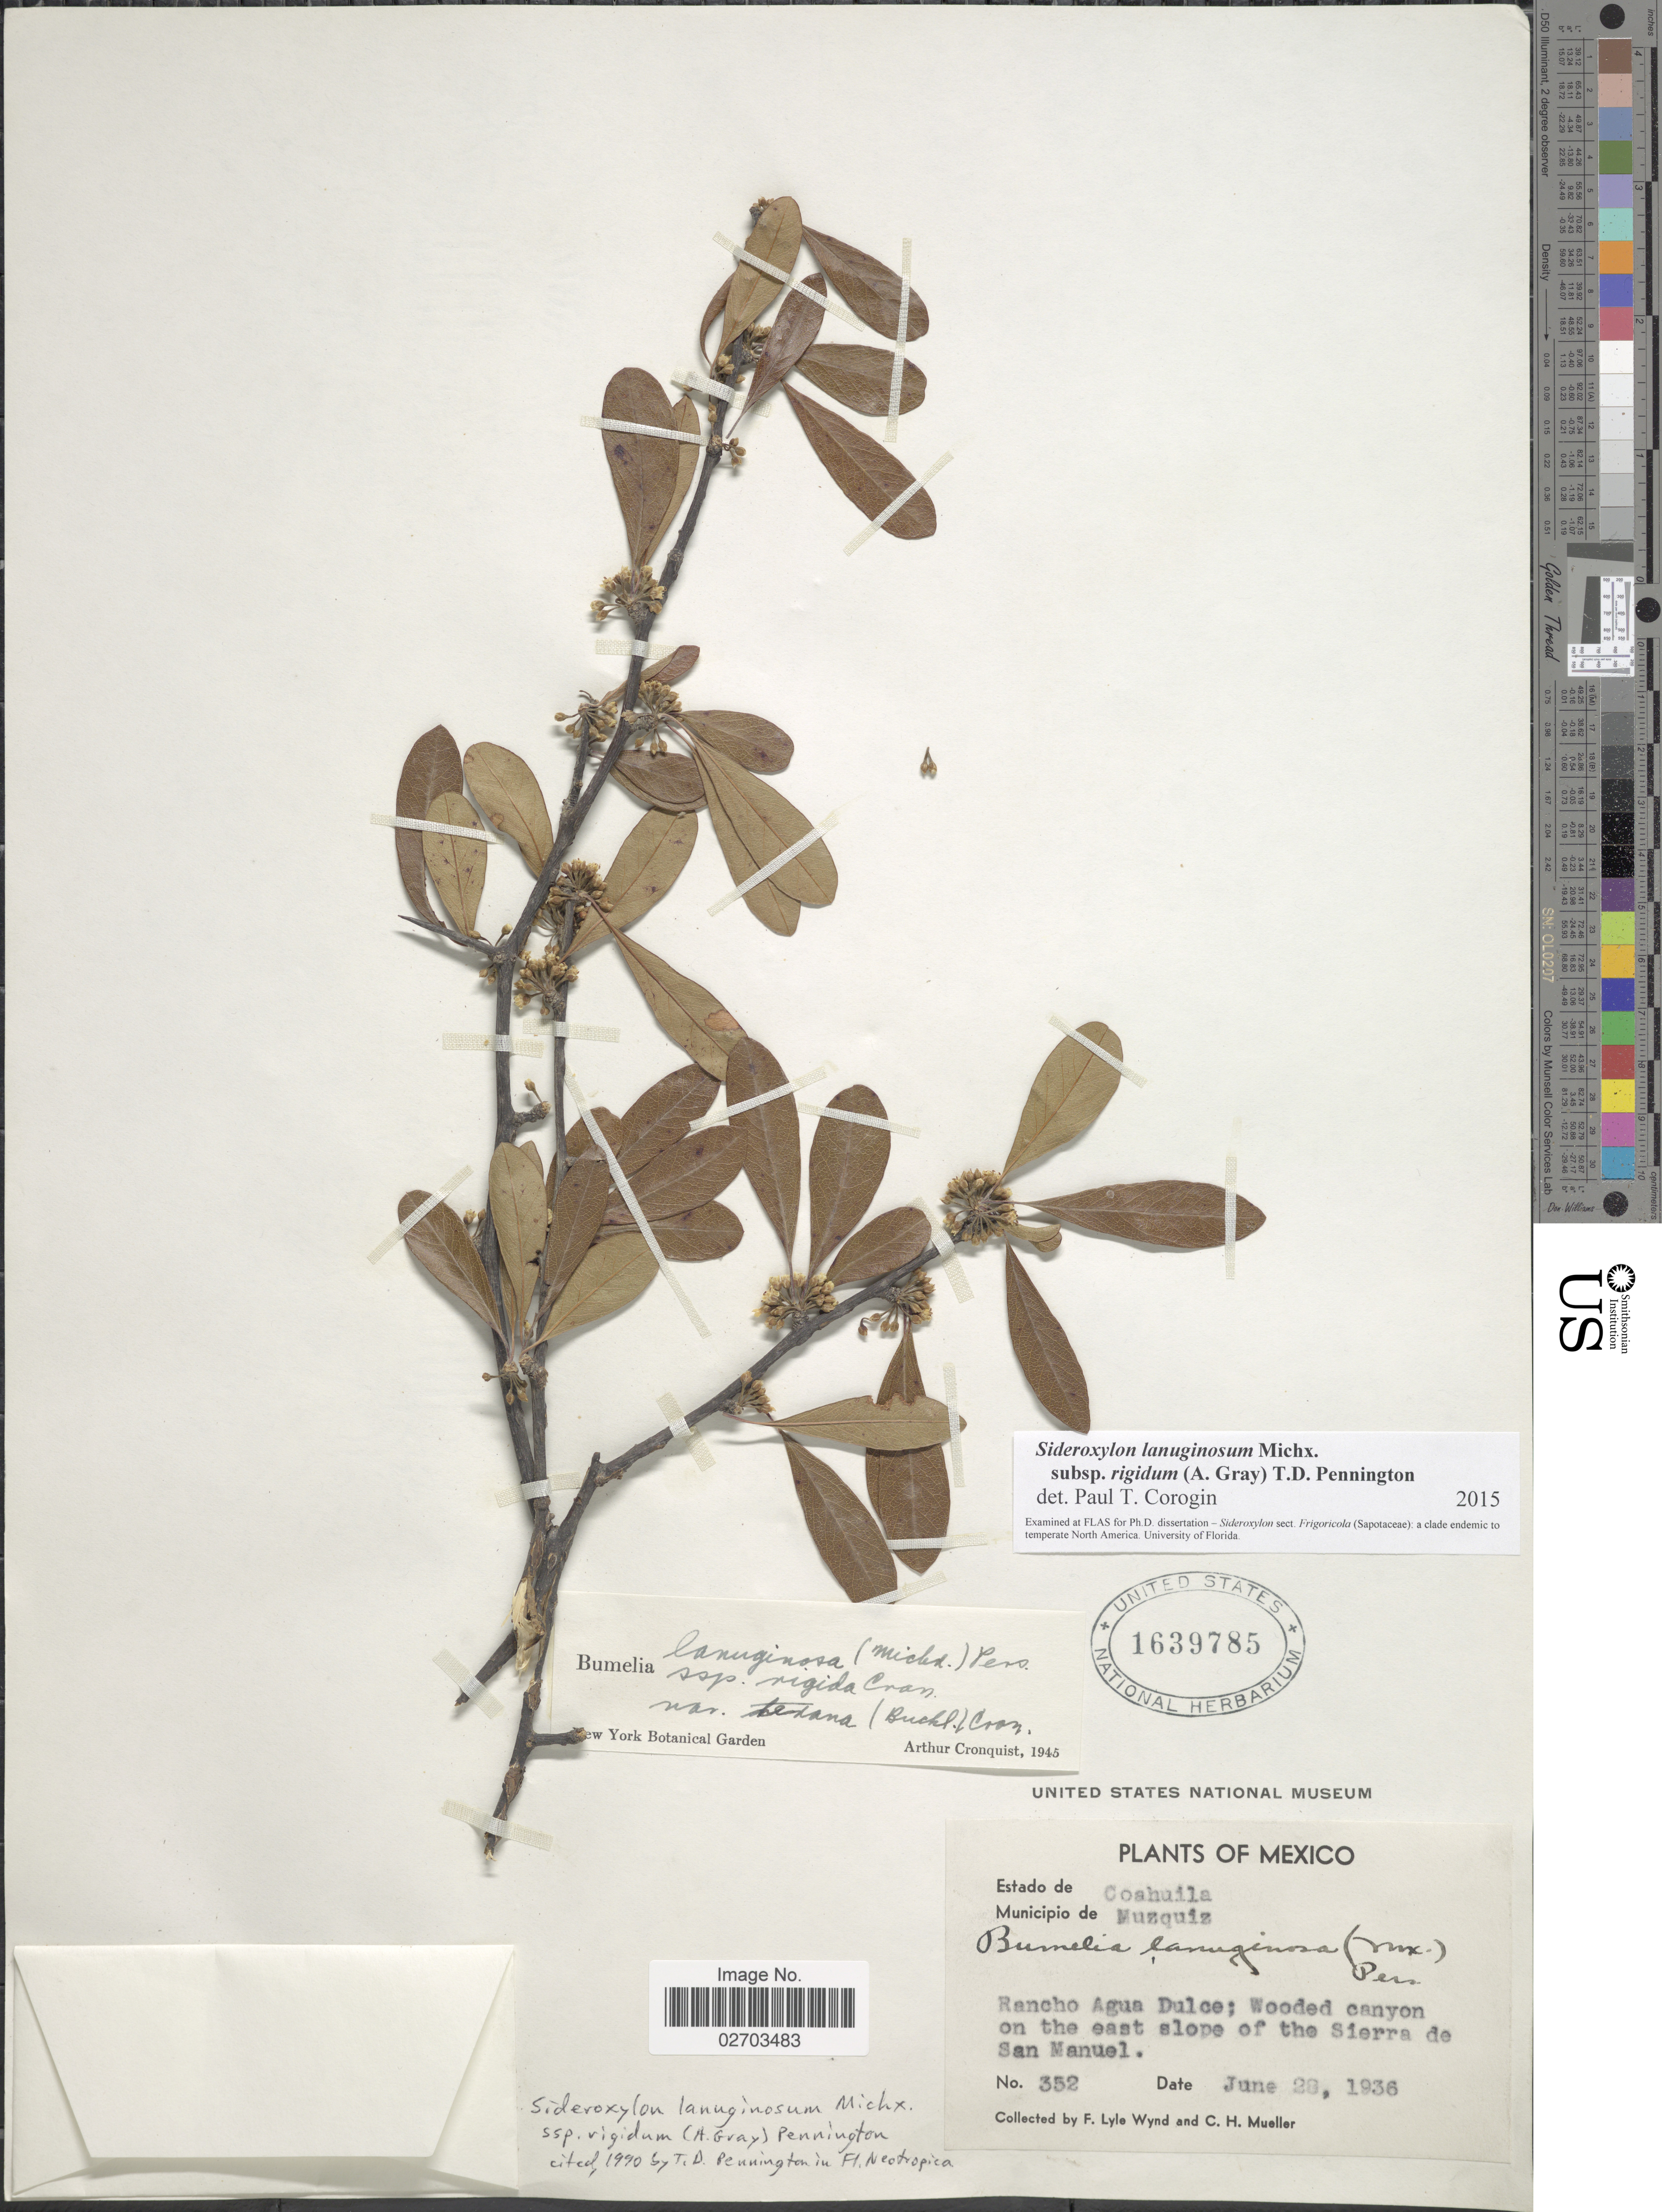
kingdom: Plantae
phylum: Tracheophyta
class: Magnoliopsida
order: Ericales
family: Sapotaceae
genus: Sideroxylon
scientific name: Sideroxylon lanuginosum subsp. rigidum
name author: (A. Gray) T.D. Penn.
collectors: F. L. Wynd & C. H. Mueller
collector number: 352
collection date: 1936-06-28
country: Mexico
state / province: Coahuila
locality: Municipio de Muzquiz, Rancho Agua Dulce: Wooded canyon on the east slope of the Sierra de San Manuel.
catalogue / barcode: US 1639785